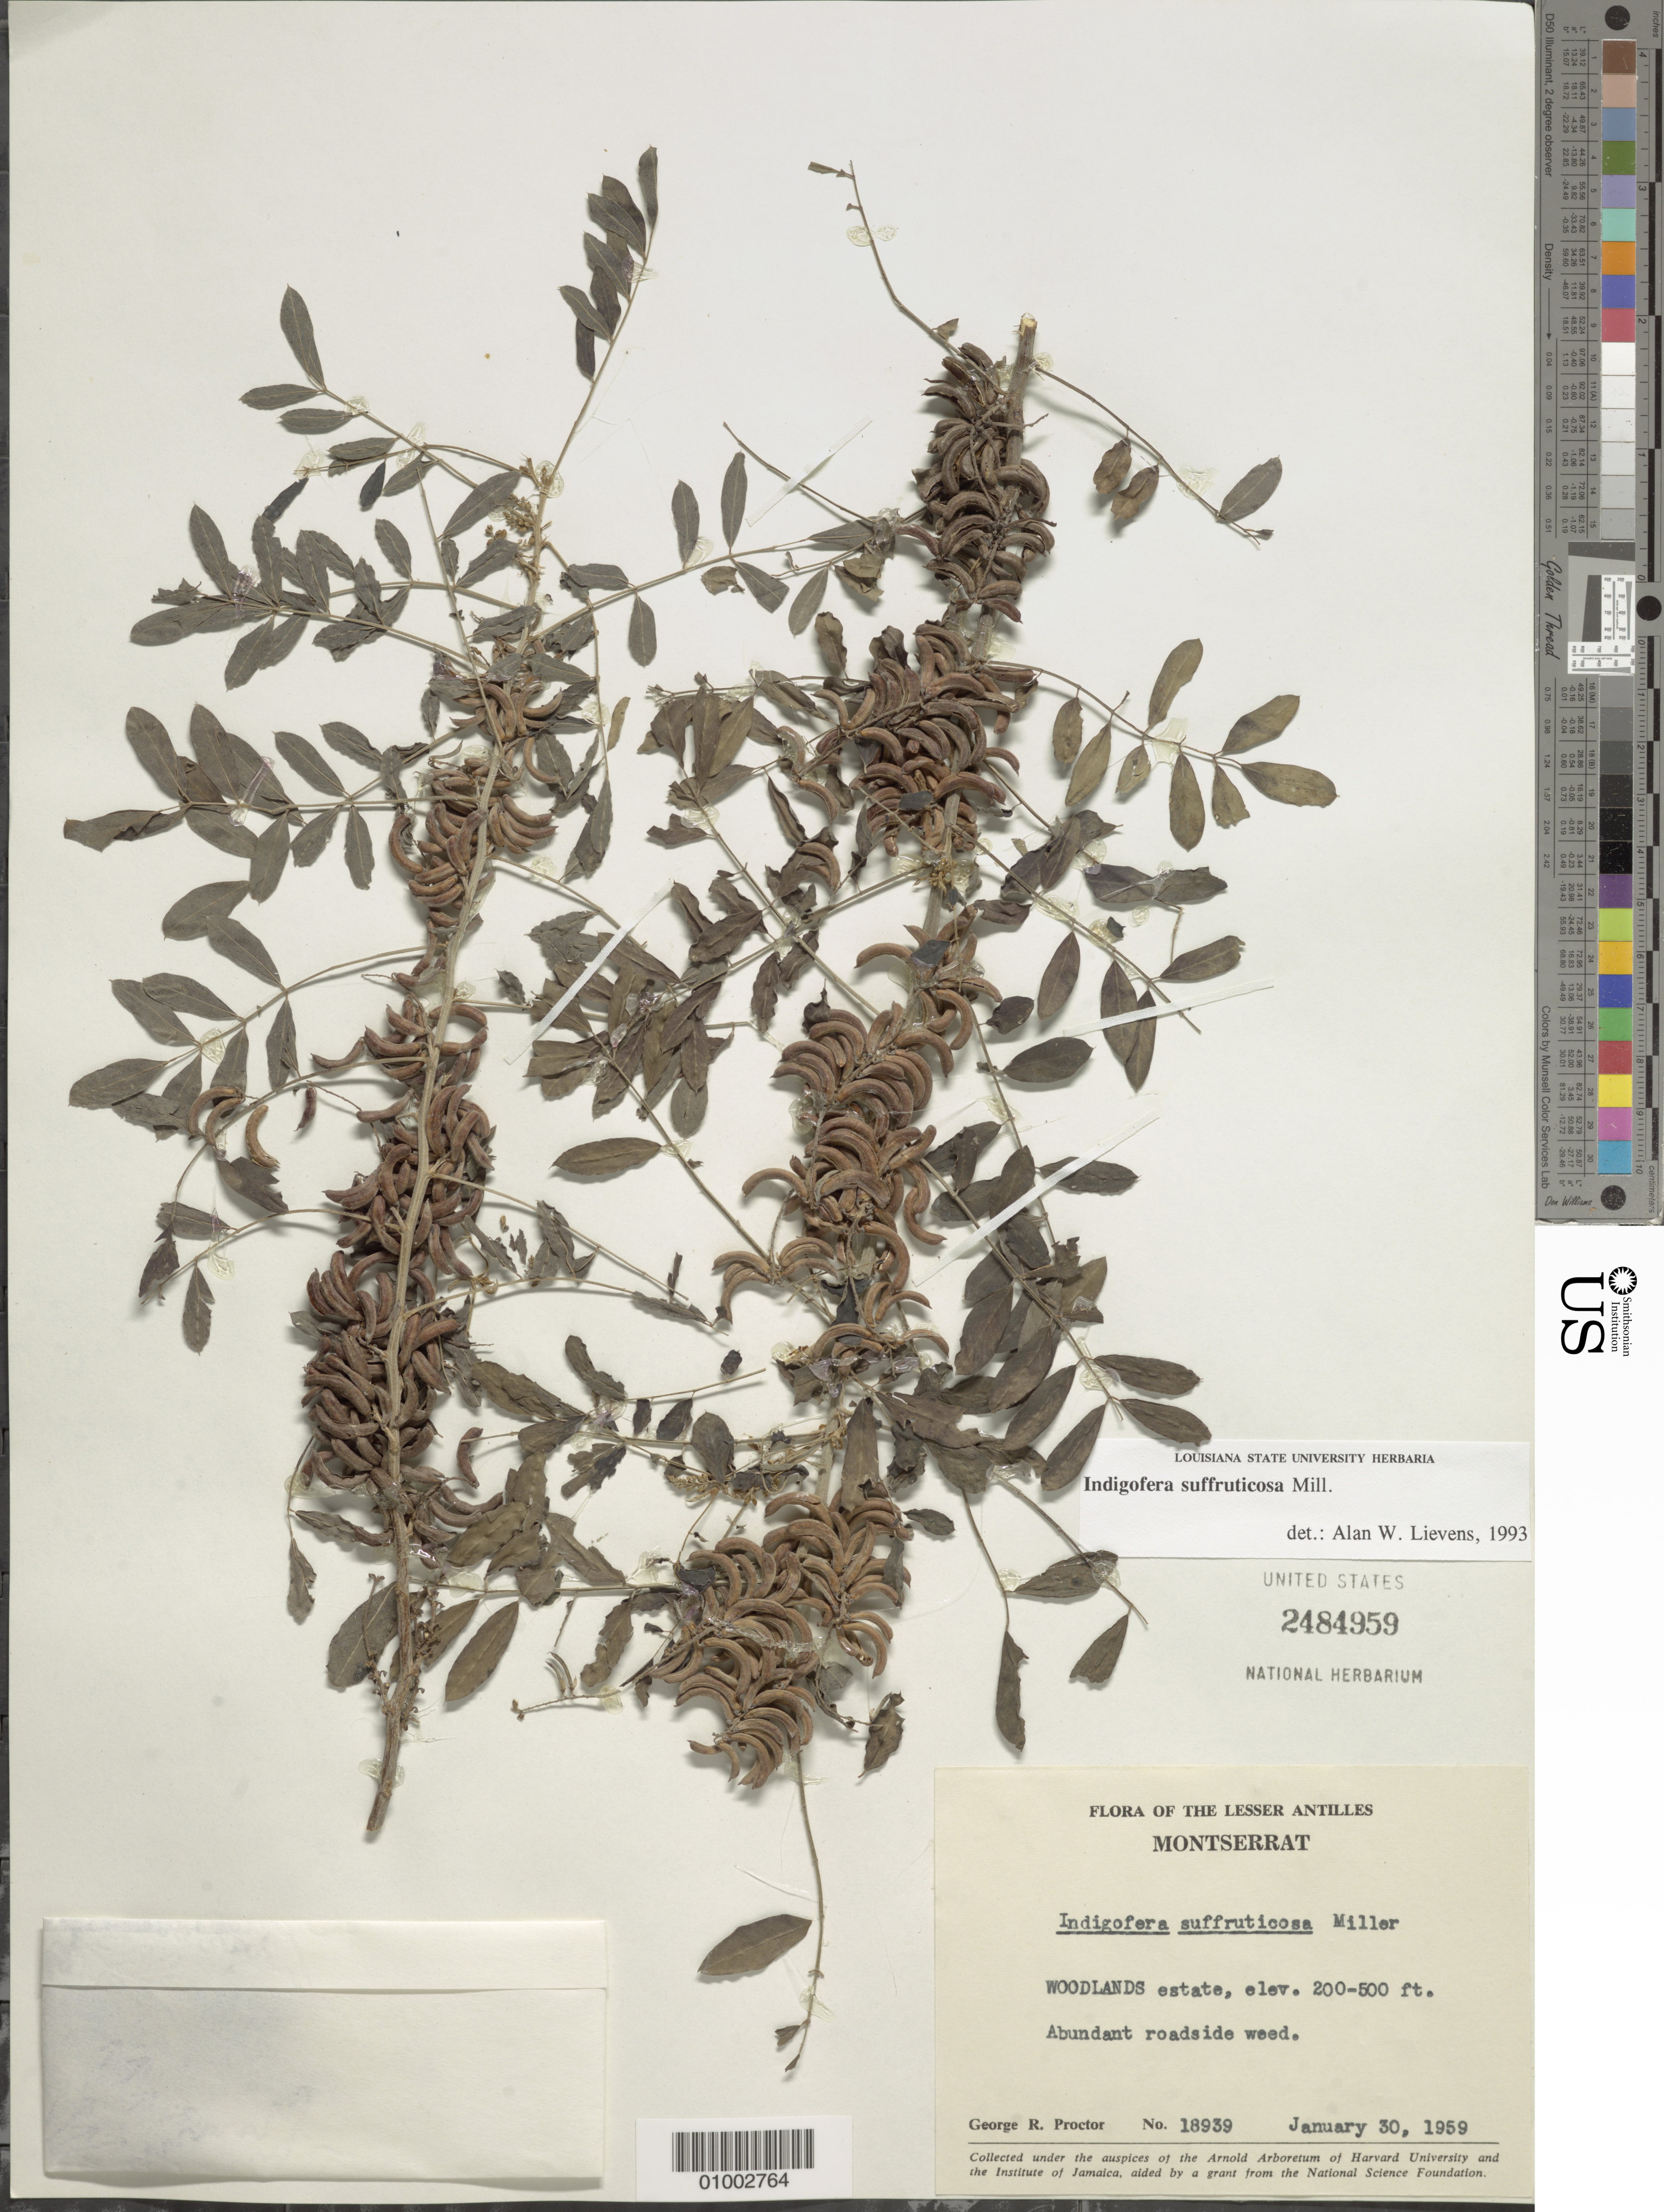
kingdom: Plantae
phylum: Tracheophyta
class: Magnoliopsida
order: Fabales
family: Fabaceae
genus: Indigofera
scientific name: Indigofera suffruticosa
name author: Mill.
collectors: G. R. Proctor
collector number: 18939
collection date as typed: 30 Jan 1959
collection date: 1959-01-30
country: Montserrat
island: Montserrat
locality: Woodlands estate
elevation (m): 61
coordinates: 0 N, 0 E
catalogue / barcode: US 2484959